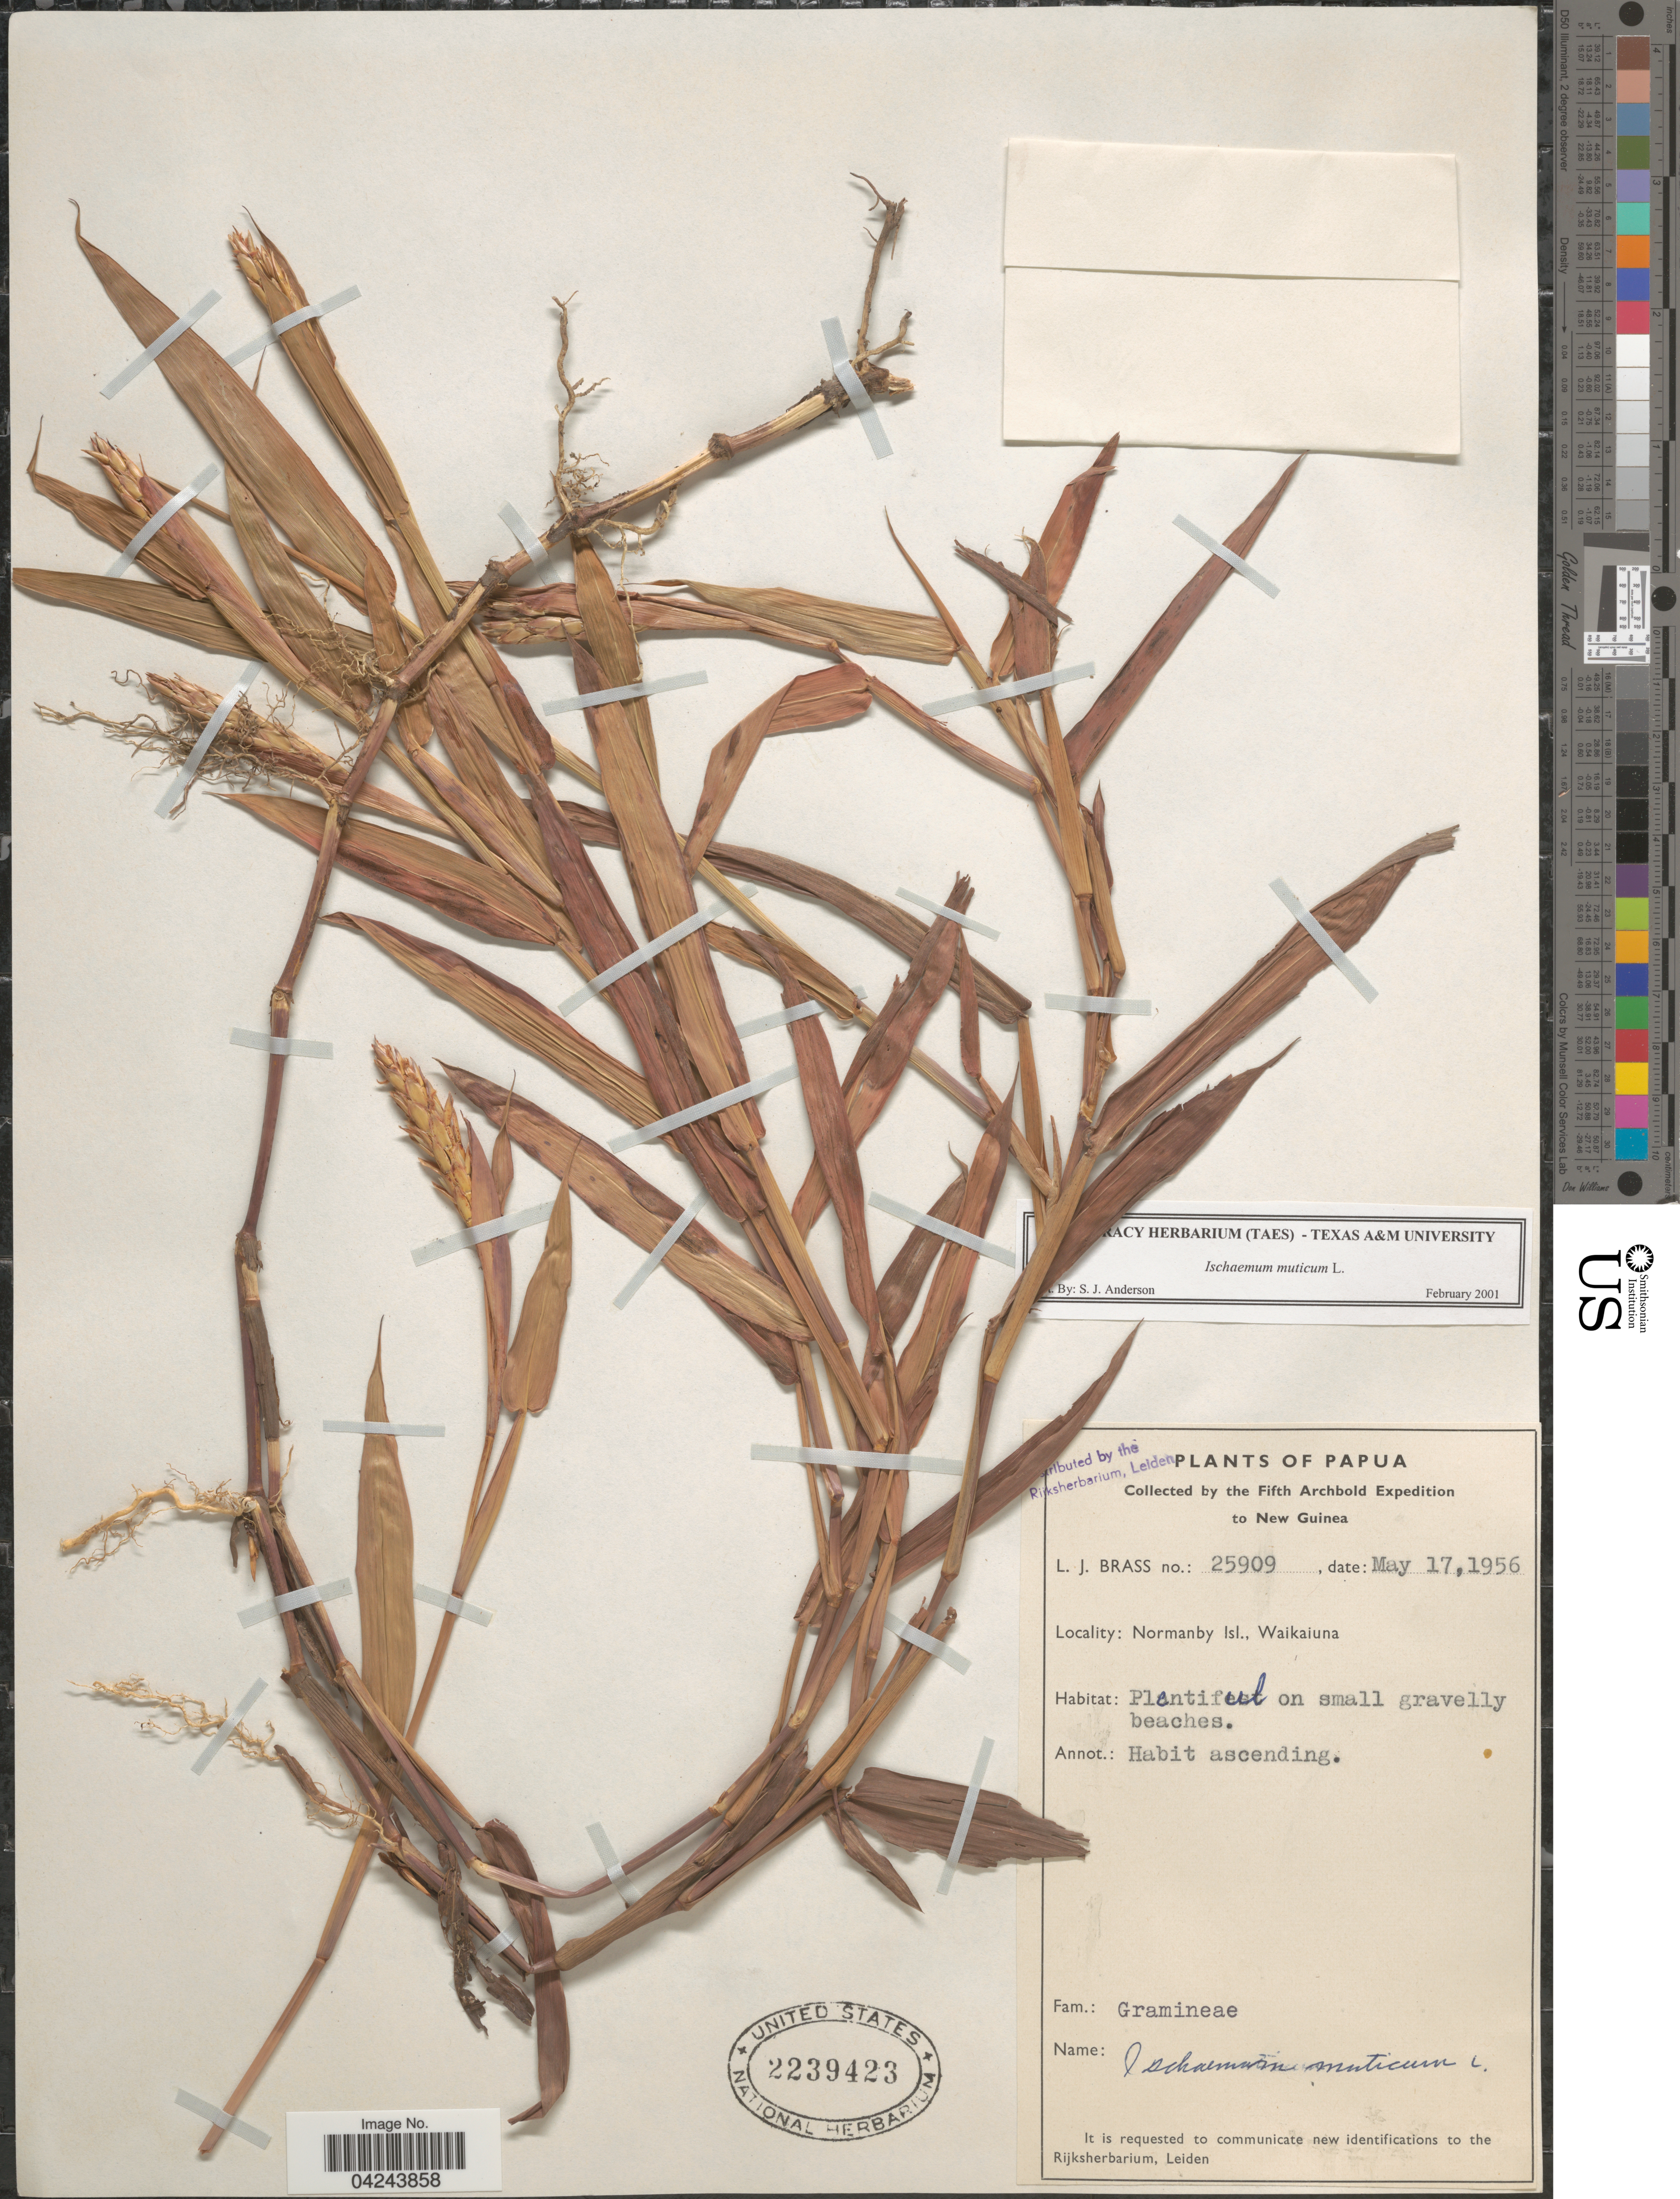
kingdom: Plantae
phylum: Tracheophyta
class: Liliopsida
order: Poales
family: Poaceae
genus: Ischaemum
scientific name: Ischaemum muticum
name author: L.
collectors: L. J. Brass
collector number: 25909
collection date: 1956-05-17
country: Papua New Guinea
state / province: Milne Bay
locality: Papua. The Fifth Archbold Expedition to New Guinea. Normanby Isl., Waikaiuna.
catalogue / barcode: US 2239423